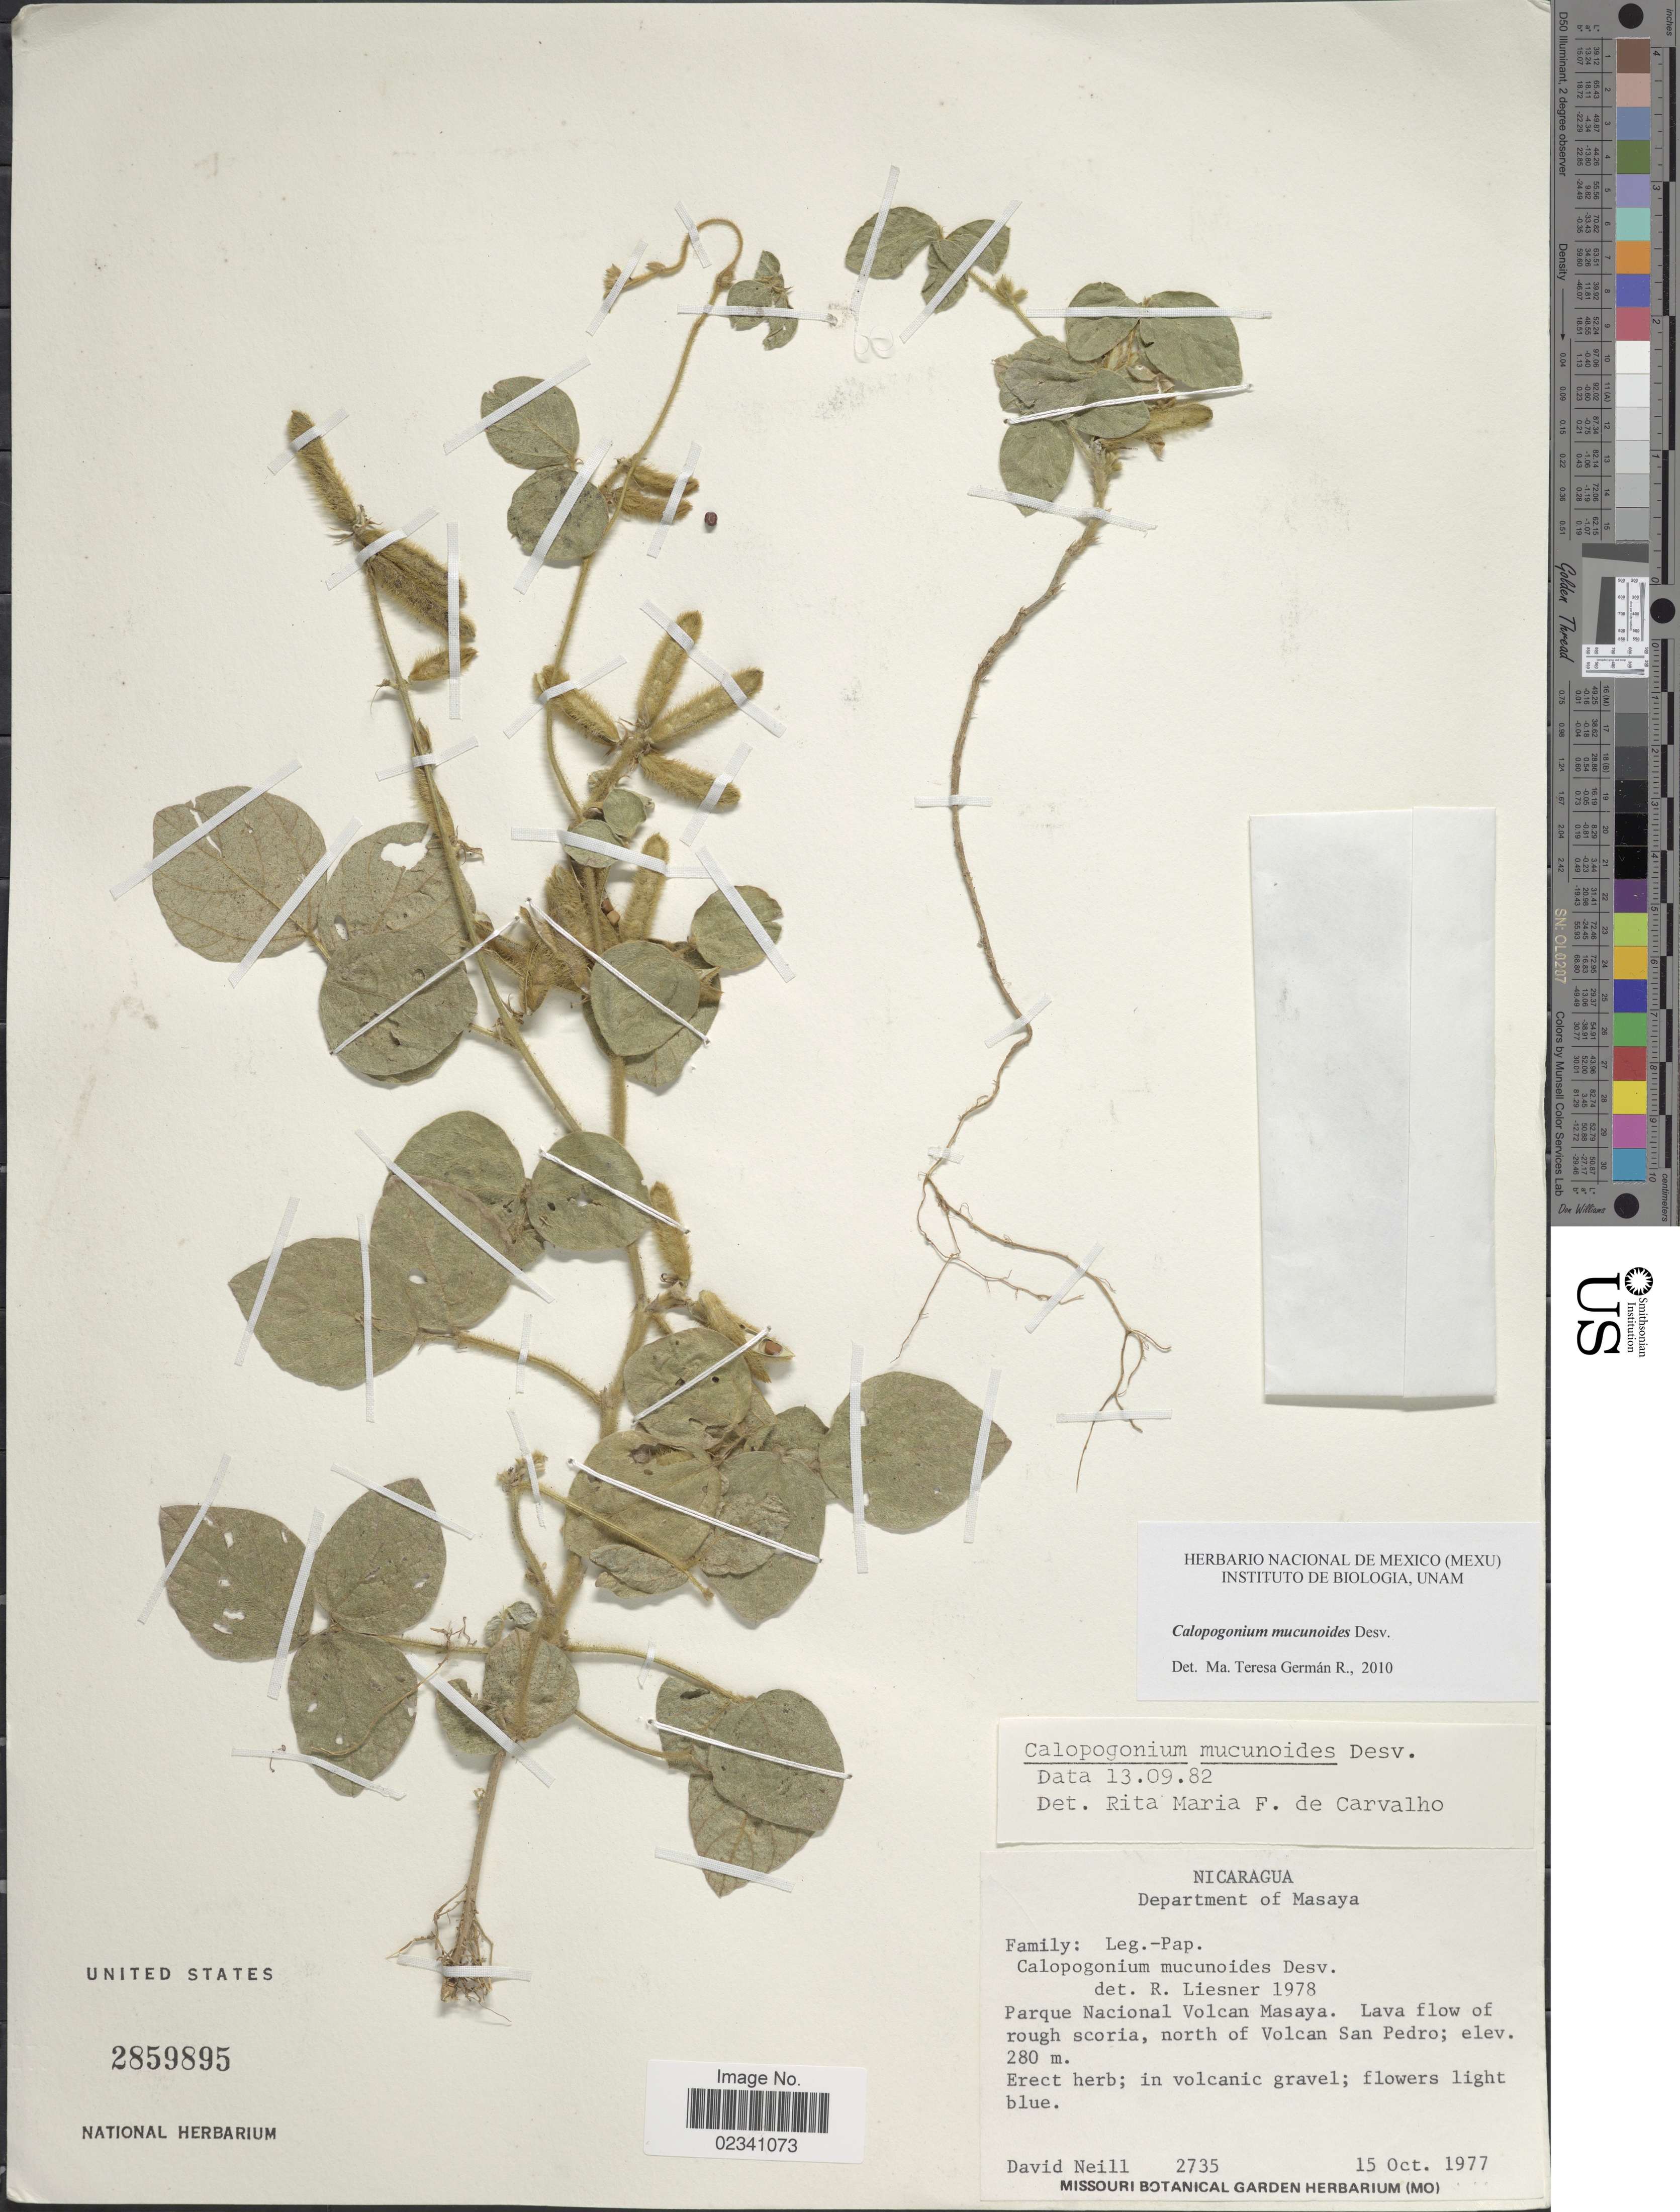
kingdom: Plantae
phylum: Tracheophyta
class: Magnoliopsida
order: Fabales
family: Fabaceae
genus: Calopogonium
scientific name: Calopogonium mucunoides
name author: Desv.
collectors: D. Neill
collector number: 2735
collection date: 1977-10-15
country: Nicaragua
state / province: Masaya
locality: Parque Nacional Volcan Masaya. North of Volcan San Pedro.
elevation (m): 280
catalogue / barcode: US 2859895